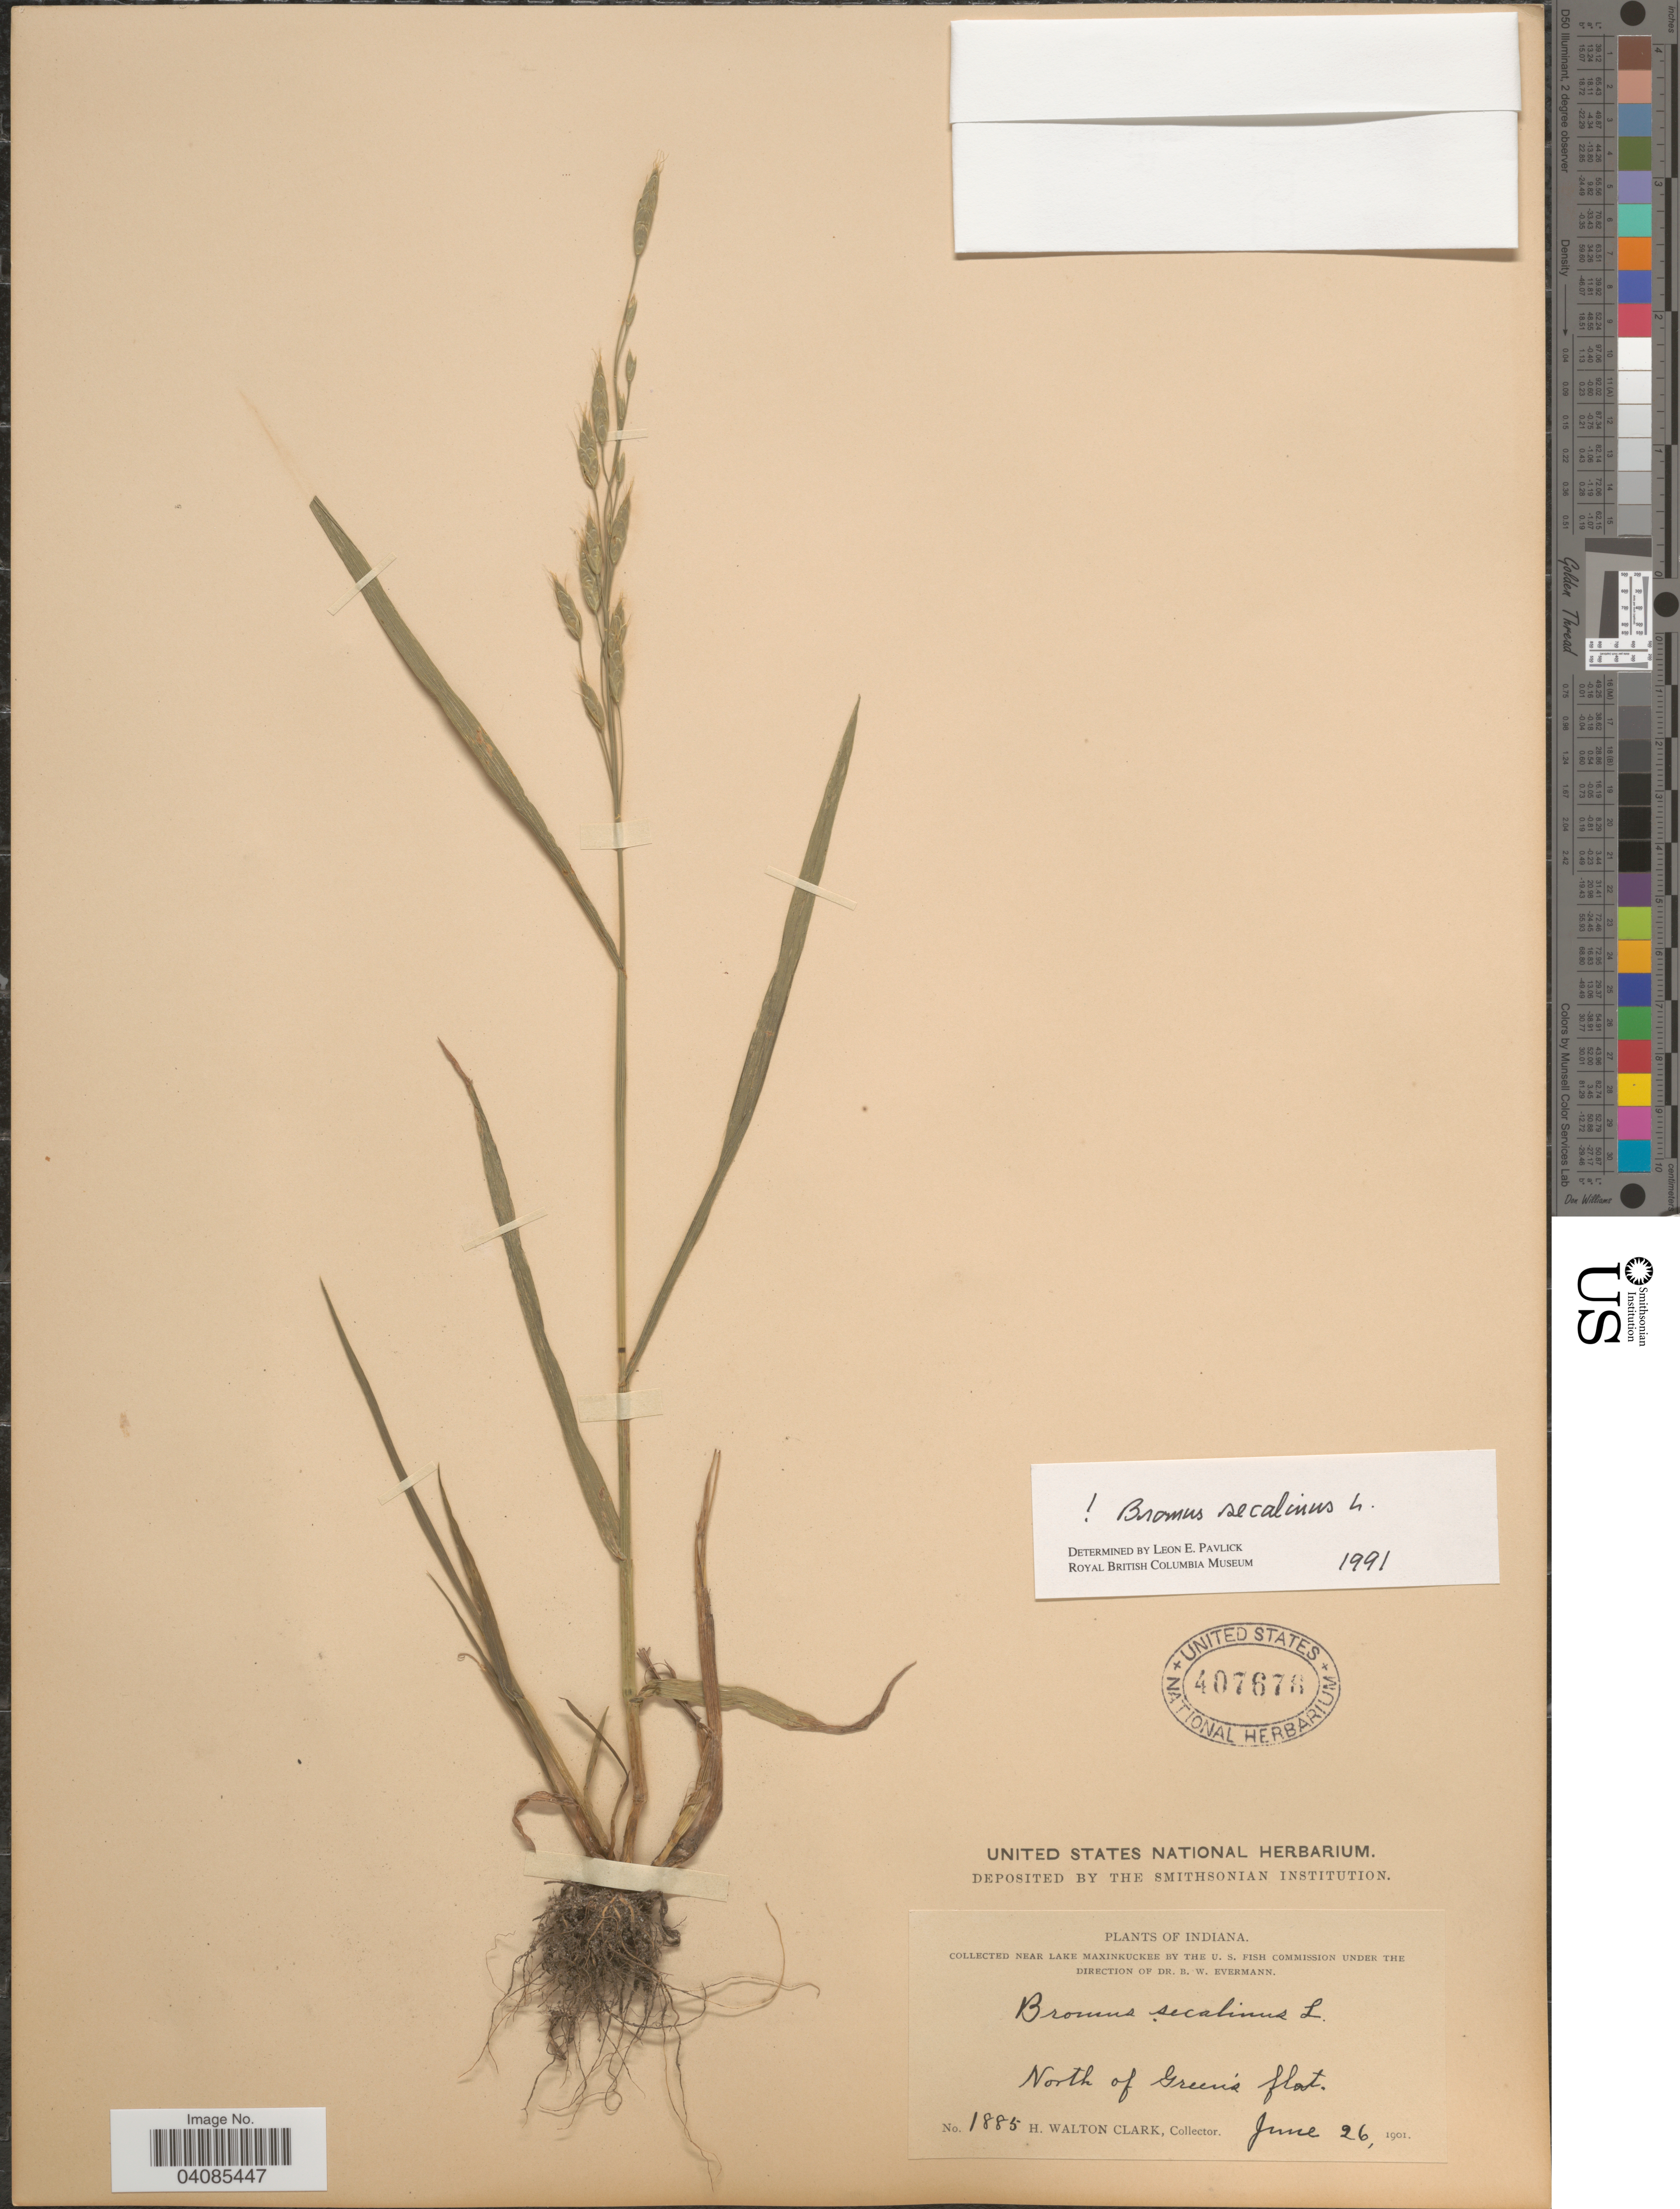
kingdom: Plantae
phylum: Tracheophyta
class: Liliopsida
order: Poales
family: Poaceae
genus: Bromus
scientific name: Bromus secalinus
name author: L.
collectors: H. W. Clark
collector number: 1885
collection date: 1901-06-26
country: United States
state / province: Indiana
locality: Near Lake Maxinkuckee. North of Green's flat.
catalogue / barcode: US 407676